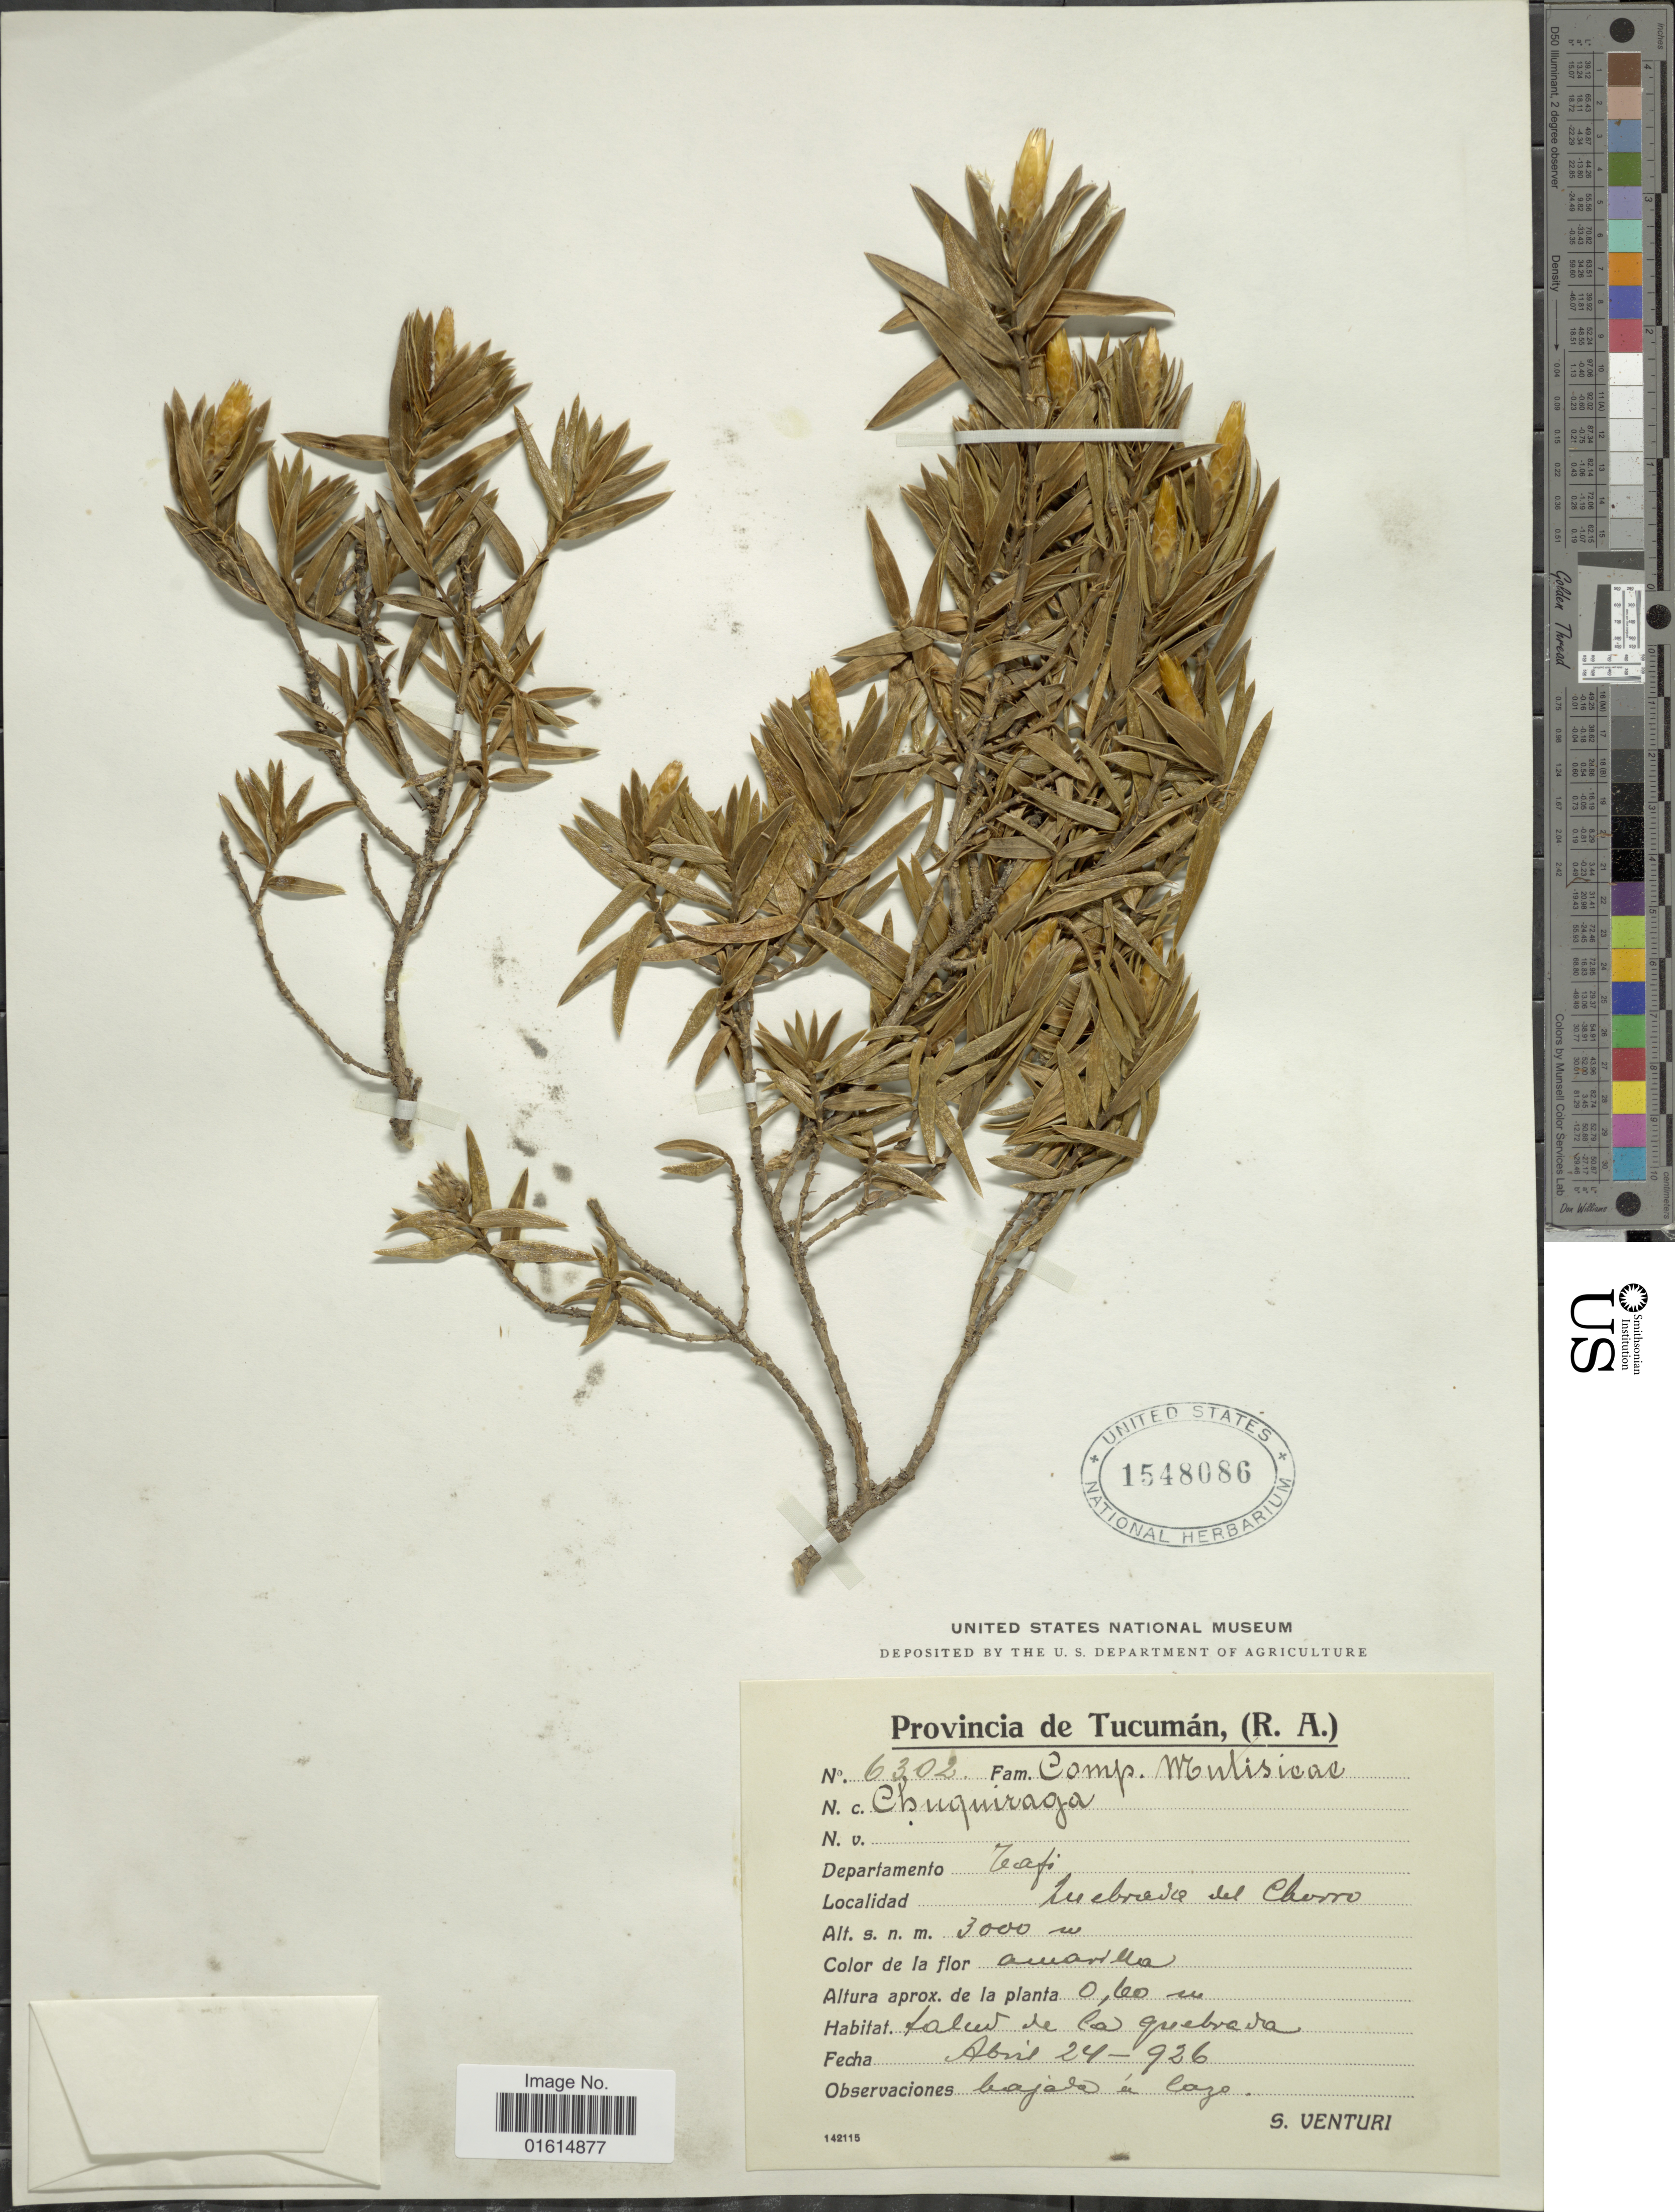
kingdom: Plantae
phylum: Tracheophyta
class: Magnoliopsida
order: Asterales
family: Asteraceae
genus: Chuquiraga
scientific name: Chuquiraga calchaquina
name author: Cabrera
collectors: S. Venturi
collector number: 6302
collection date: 1926-04-24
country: Argentina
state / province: Tucumán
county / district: Tafí Viejo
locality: Quebrada del Chorro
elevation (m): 3000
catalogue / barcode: US 1548086